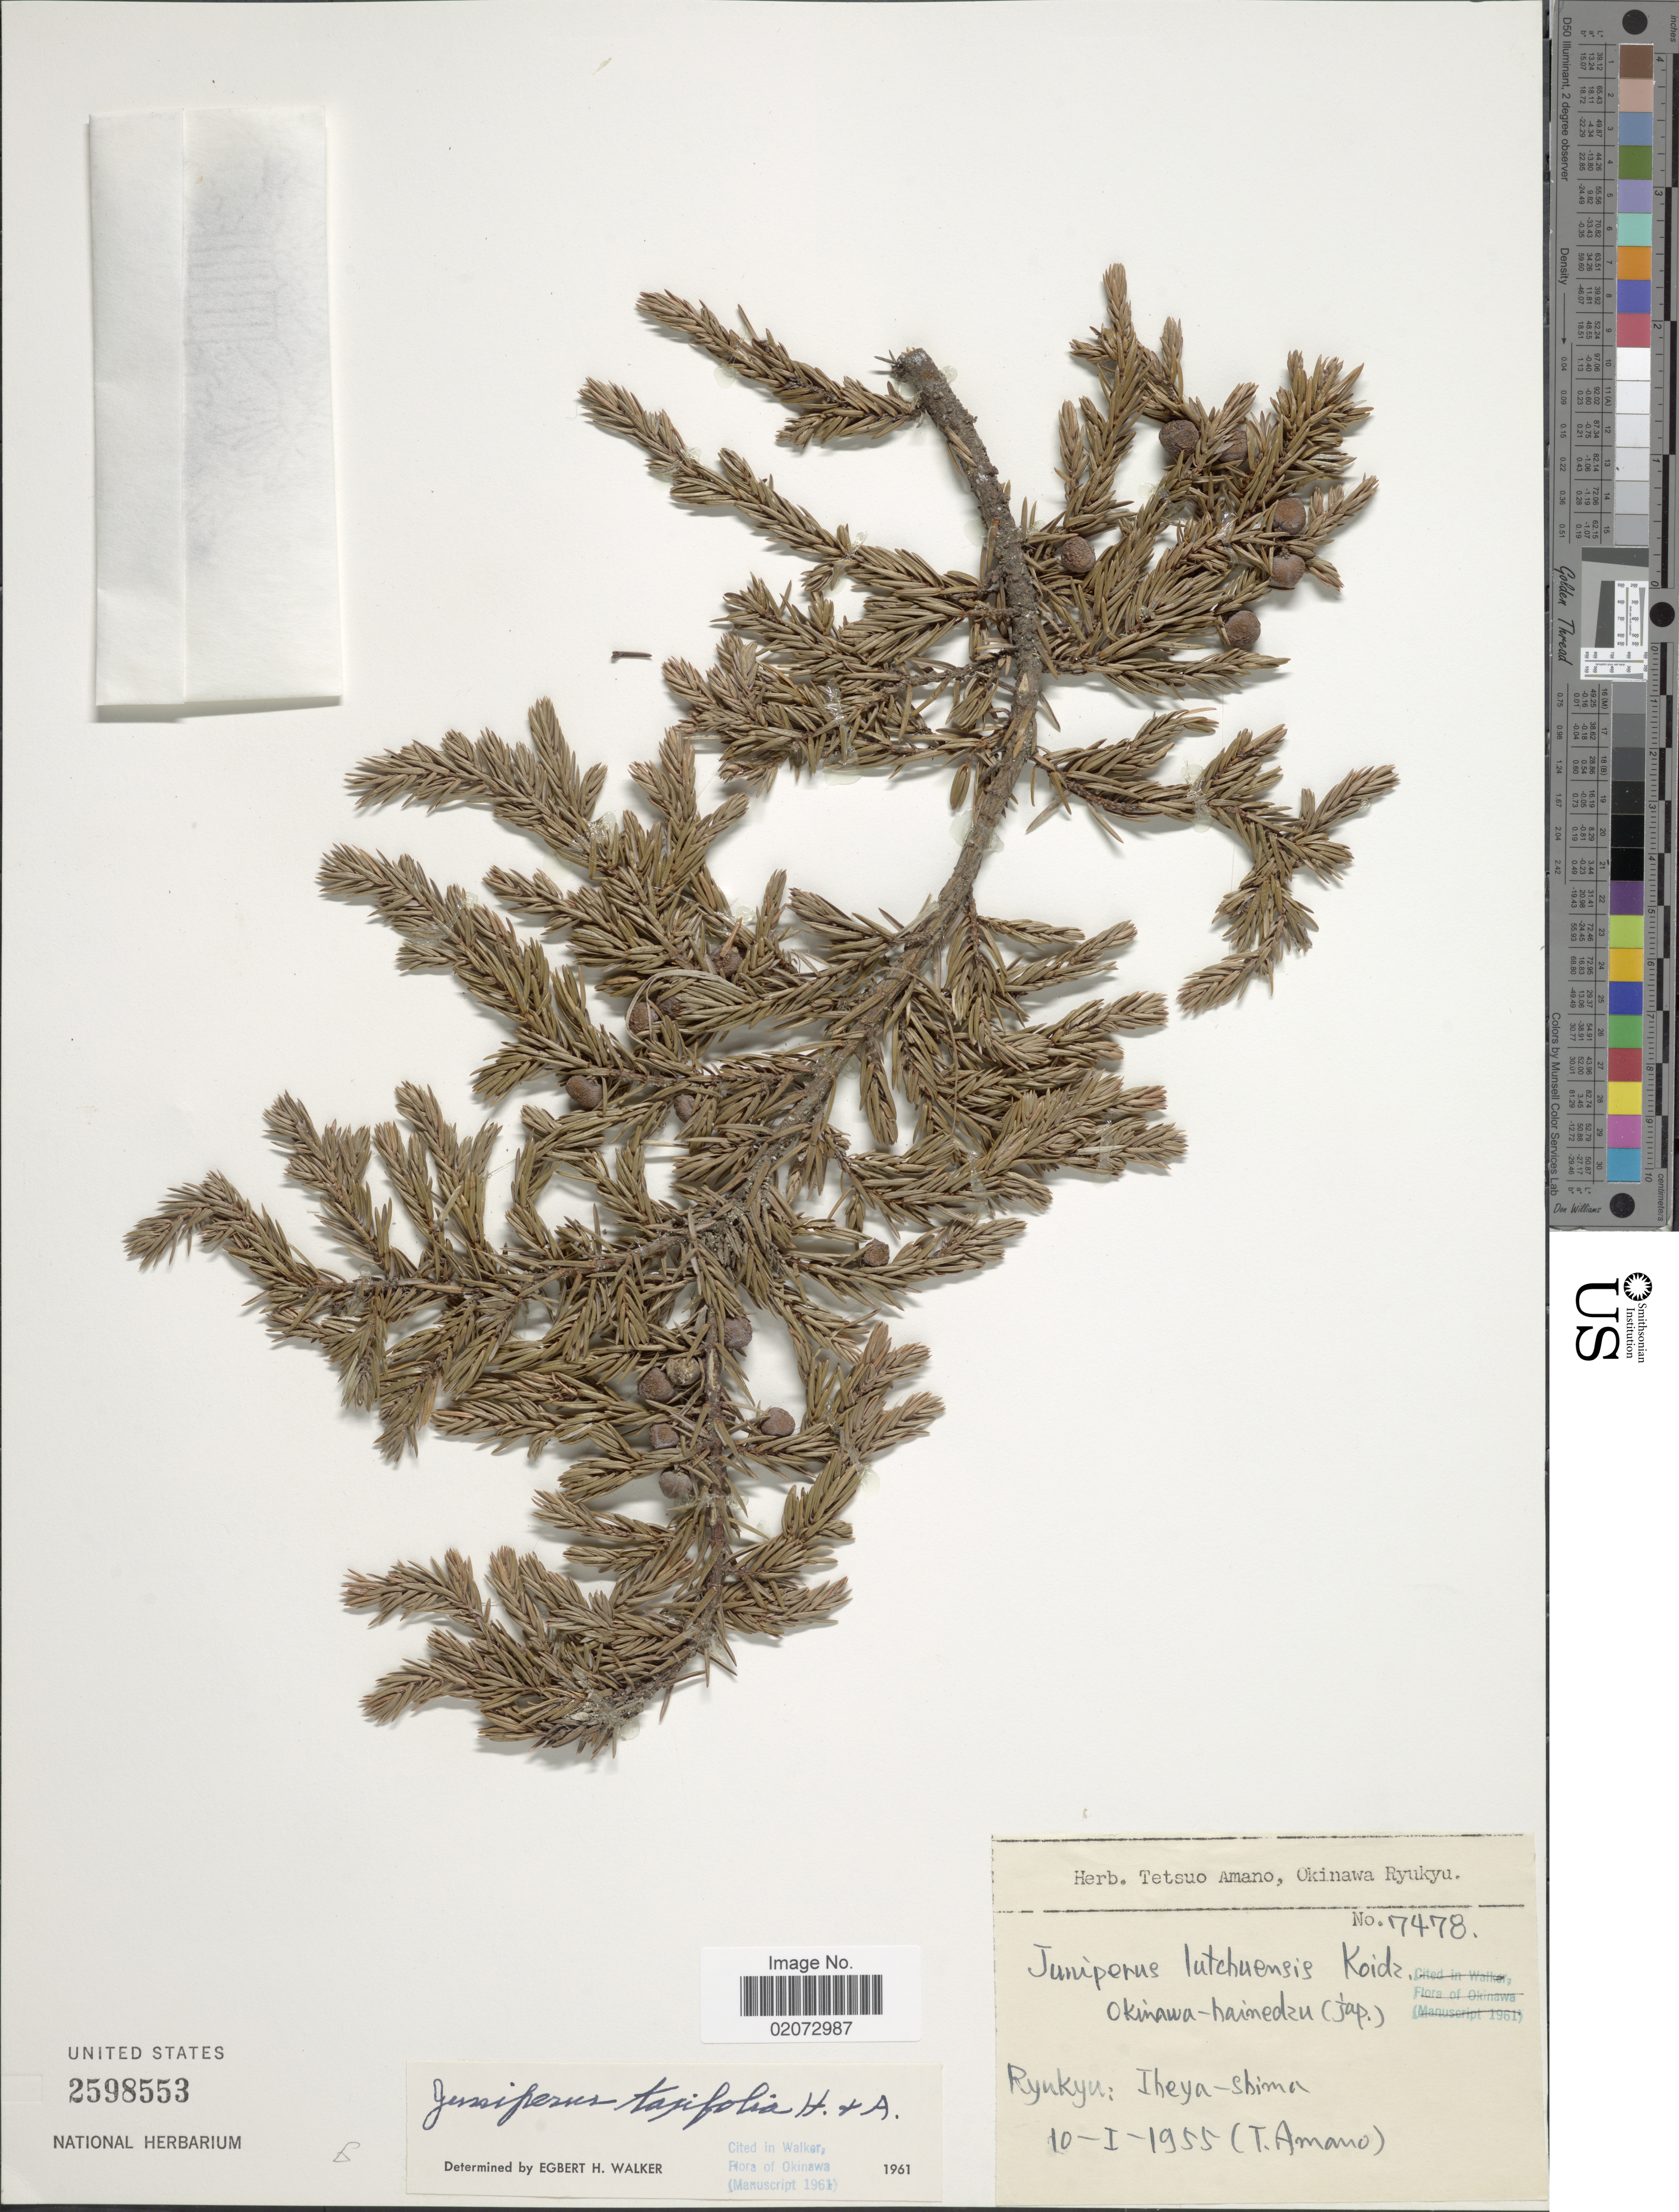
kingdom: Plantae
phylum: Tracheophyta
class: Pinopsida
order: Pinales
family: Cupressaceae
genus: Juniperus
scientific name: Juniperus taxifolia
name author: Hook. & Arn.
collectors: T. Amano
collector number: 7478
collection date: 1955-01-10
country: Japan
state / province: Okinawa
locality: Ryukyu: Iheya-shima.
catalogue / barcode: US 2598553